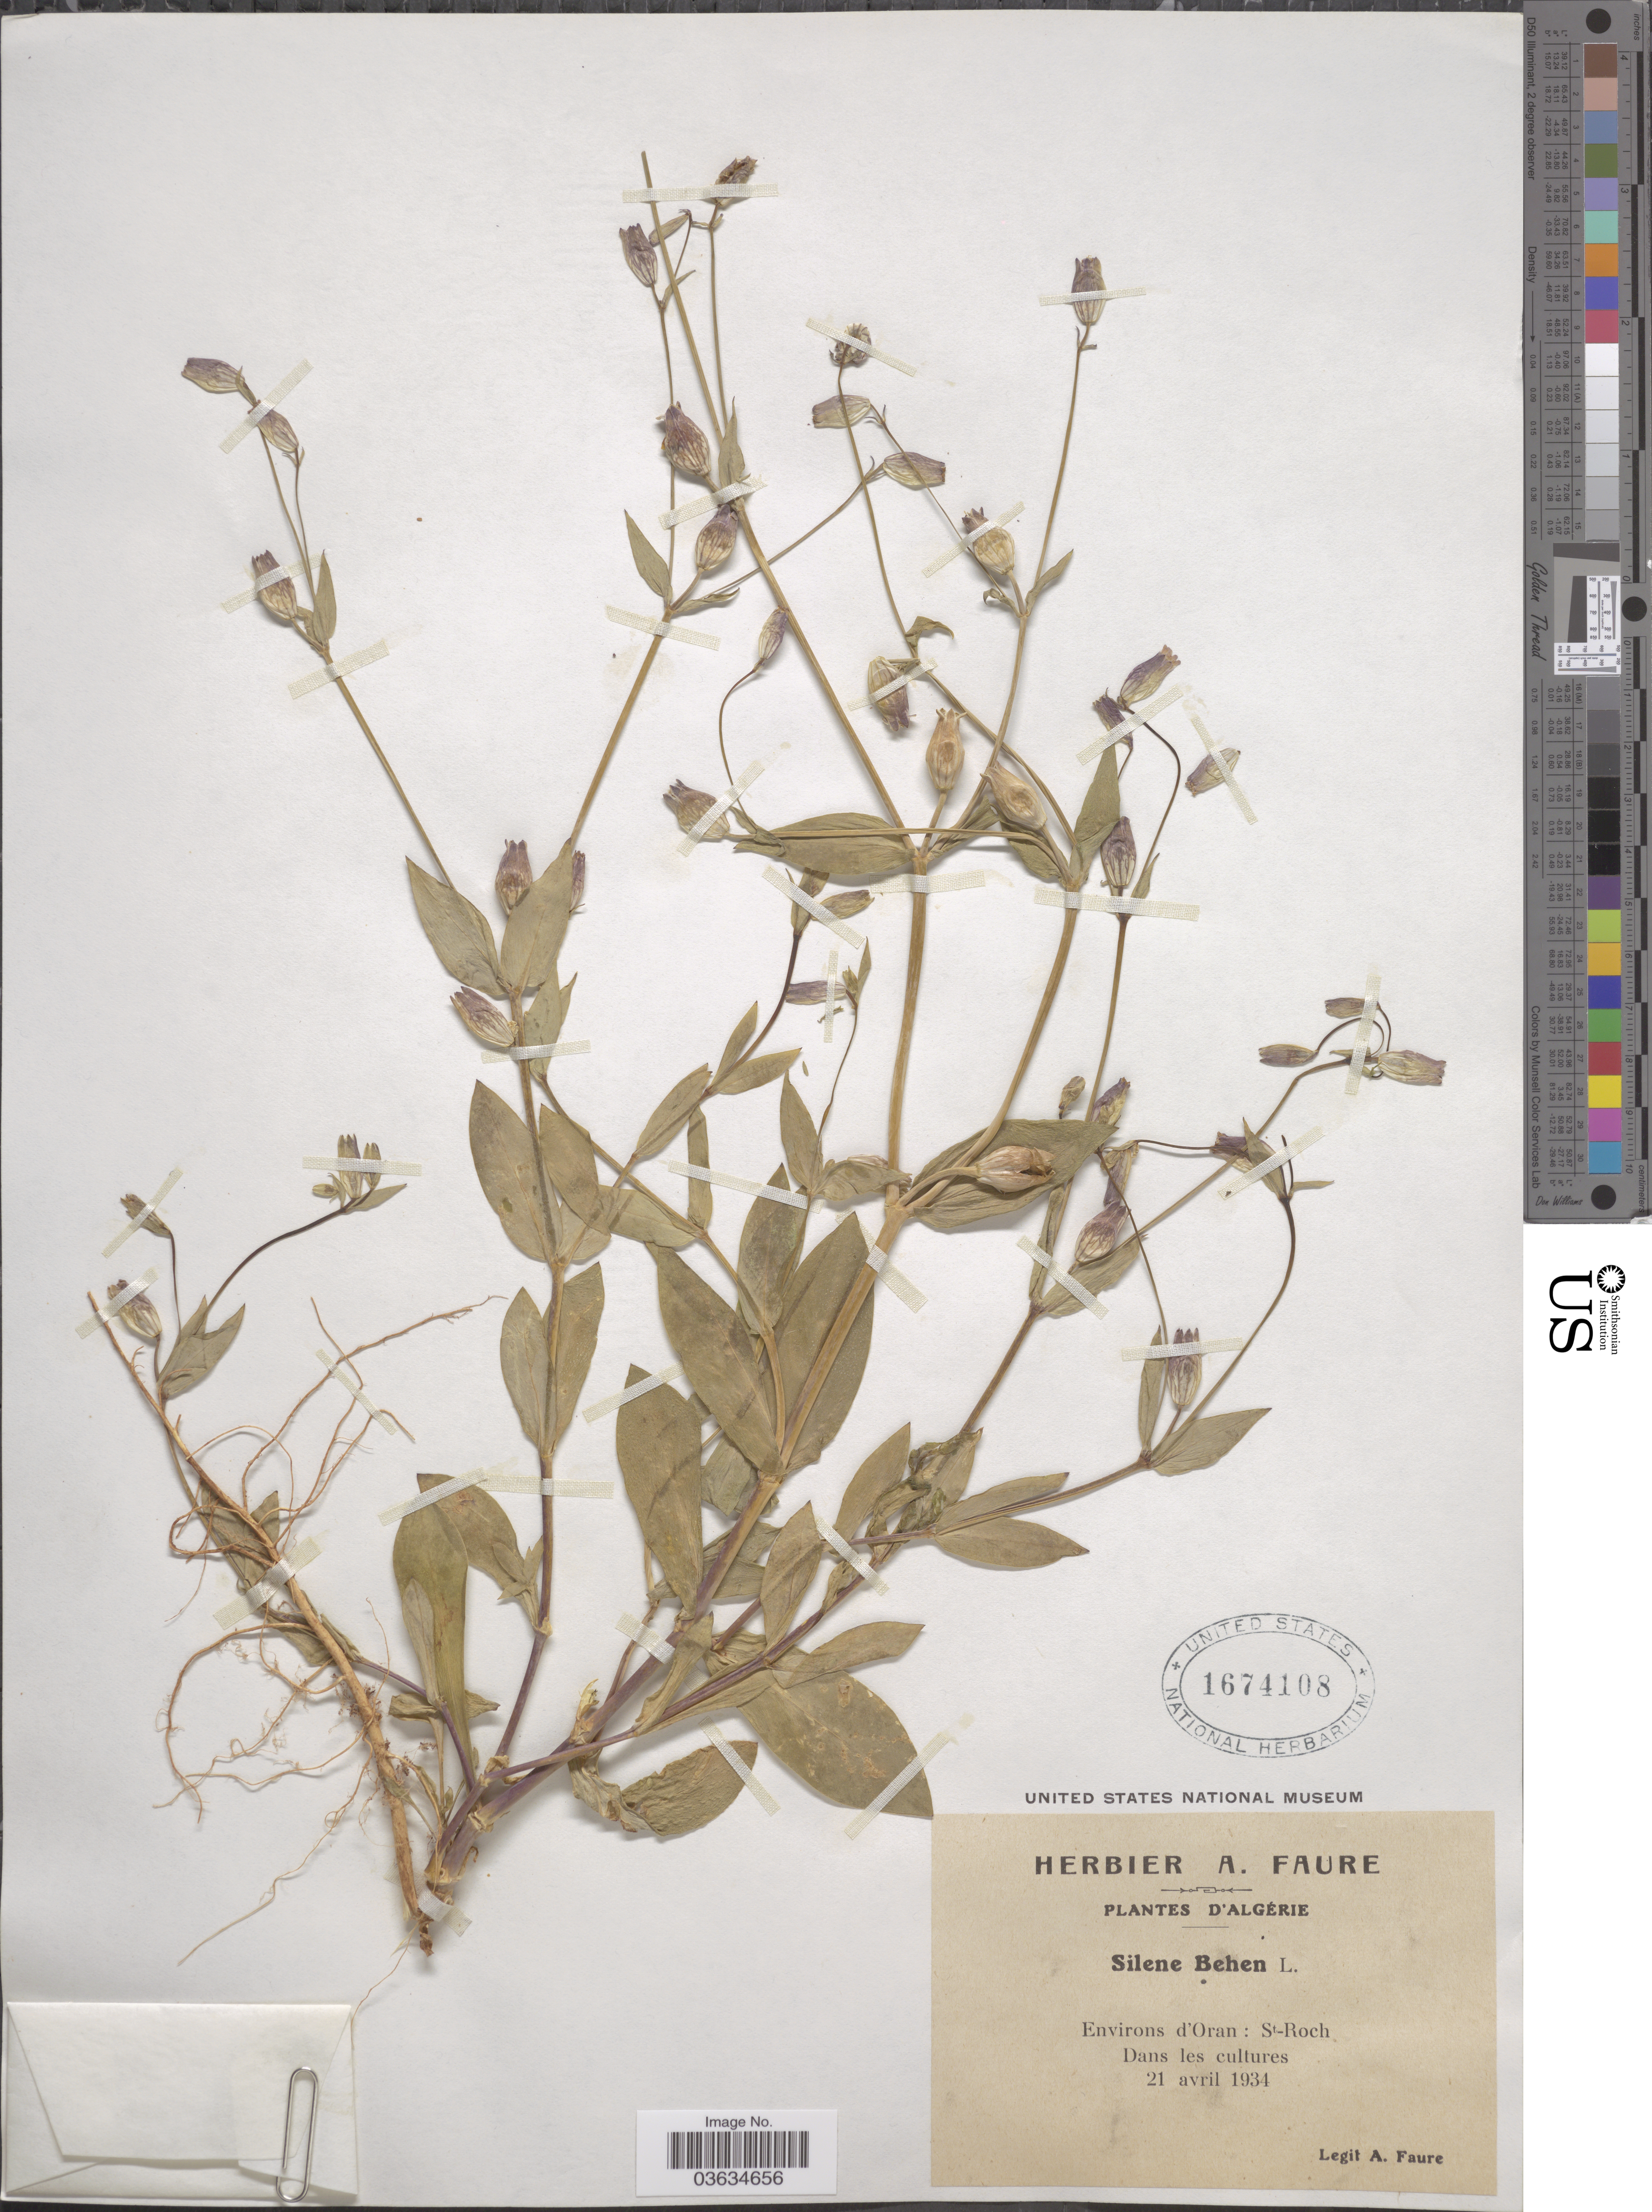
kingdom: Plantae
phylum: Tracheophyta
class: Magnoliopsida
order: Caryophyllales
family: Caryophyllaceae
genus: Silene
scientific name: Silene behen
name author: L.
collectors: A. Faure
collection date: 1934-04-21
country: Algeria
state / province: Oran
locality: Environs d'Oran St Roch. Dans les cultures.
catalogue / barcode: US 1674108